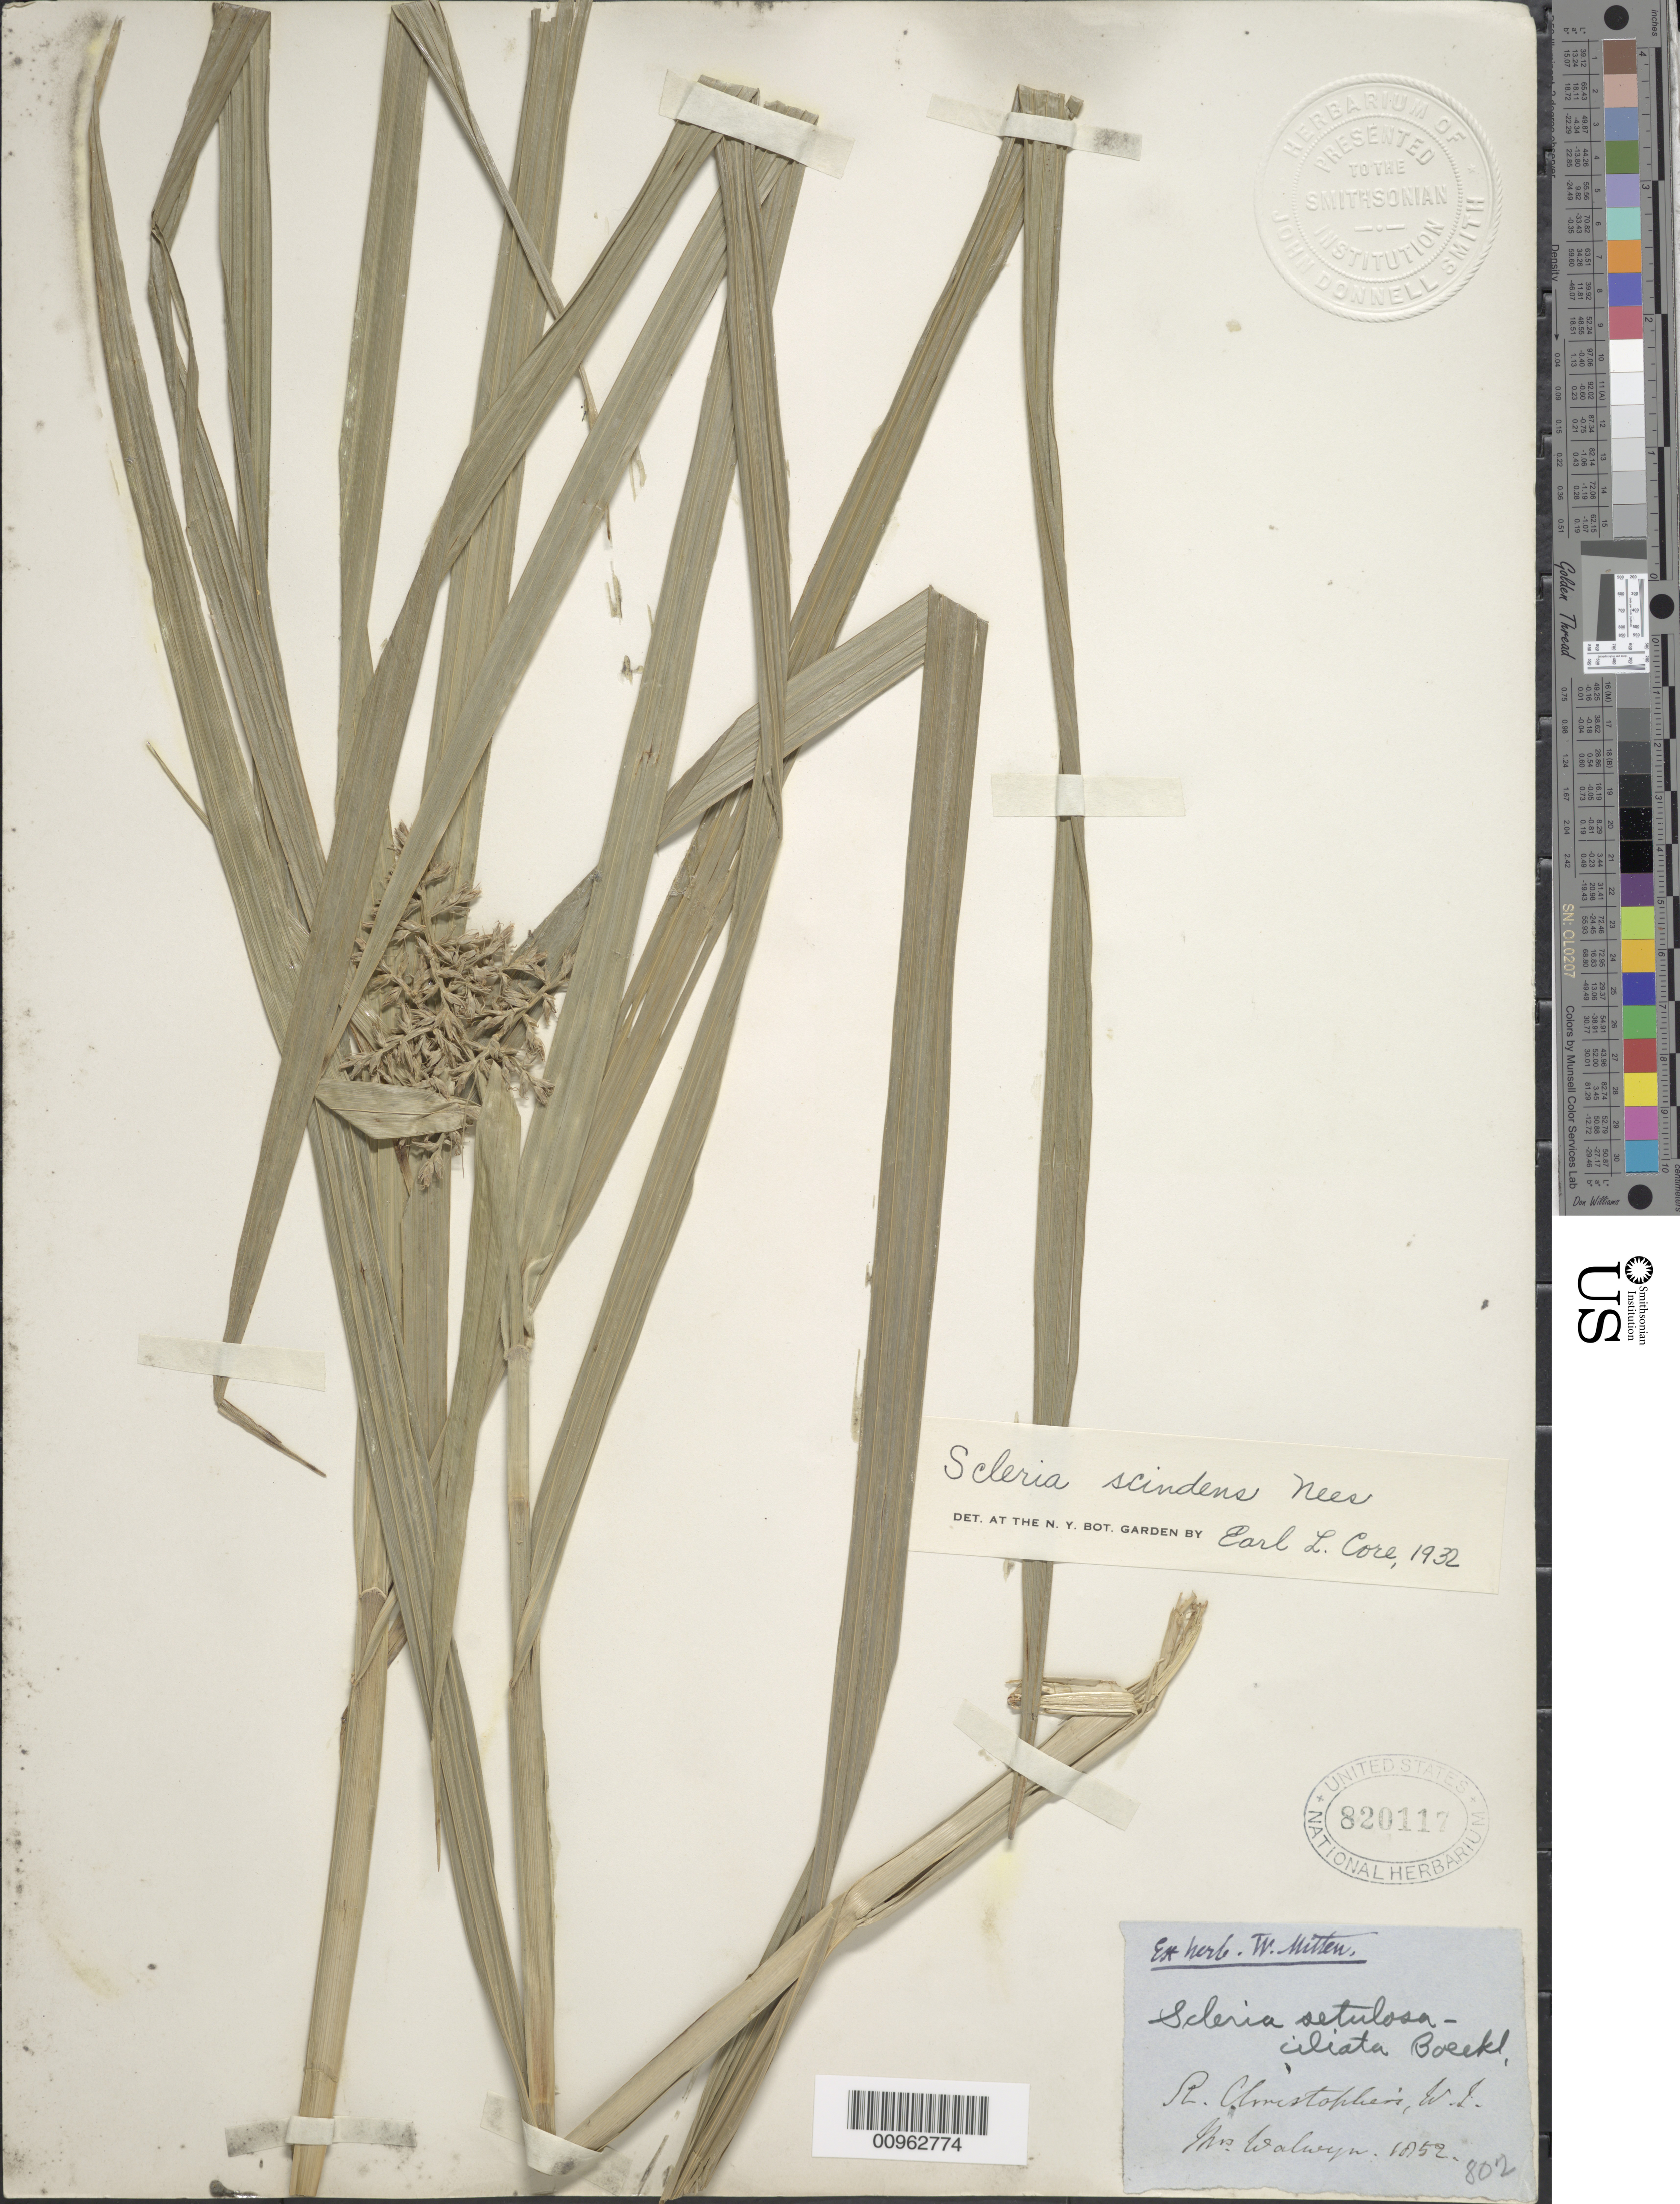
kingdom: Plantae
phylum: Tracheophyta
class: Liliopsida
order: Poales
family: Cyperaceae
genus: Scleria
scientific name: Scleria chlorantha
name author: Boeckeler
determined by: Strong, Mark T., (BOT), Smithsonian Institution - National Museum of Natural History (UNITED STATES)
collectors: -. Walwyn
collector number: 802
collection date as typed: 1852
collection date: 1852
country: St. Christopher-Nevis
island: St. Christopher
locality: St. Christopher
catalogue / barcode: US 820117